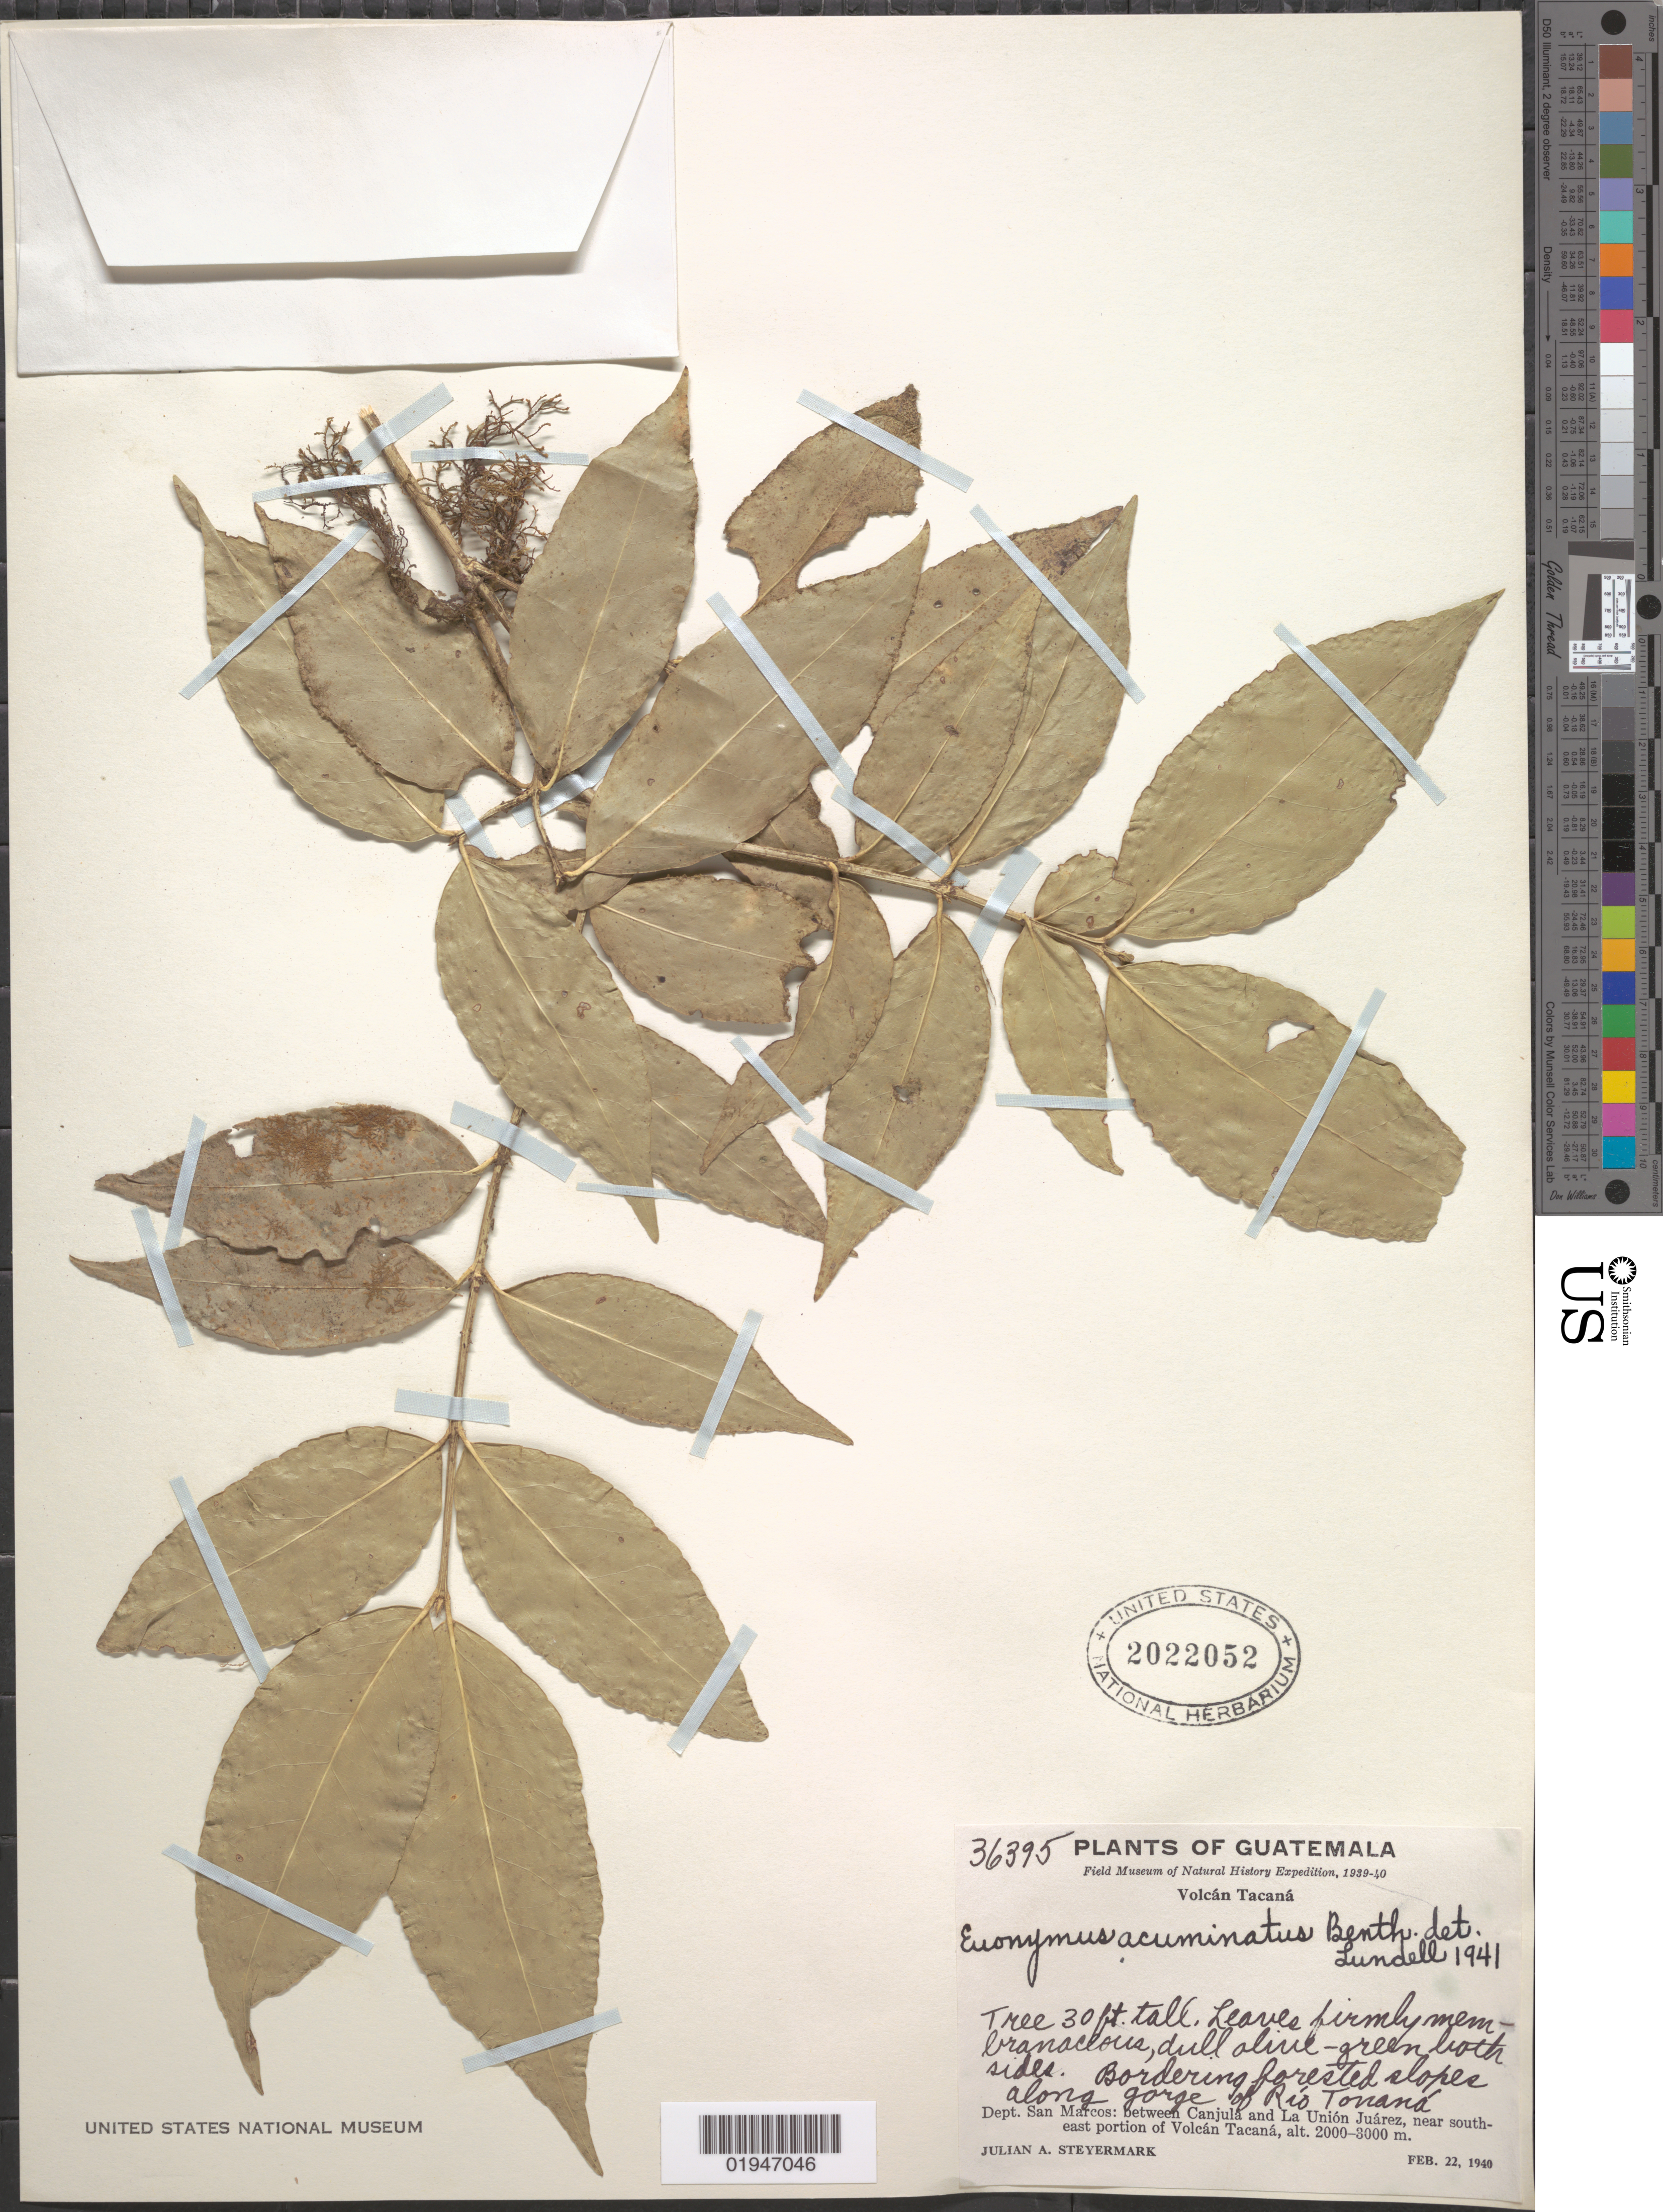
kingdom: Plantae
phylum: Tracheophyta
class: Magnoliopsida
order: Celastrales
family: Celastraceae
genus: Euonymus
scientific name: Euonymus acuminatus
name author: Benth.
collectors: J. Steyermark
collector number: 36395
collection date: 1940-02-22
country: Guatemala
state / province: San Marcos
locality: Volcán Tacaná. Between Canjula and La Unión Juárez, near SE portion of Volcán Tacaná, along gorge of Río Tonaná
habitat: Bordering forested slopes along gorge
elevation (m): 2000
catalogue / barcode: US 2022052